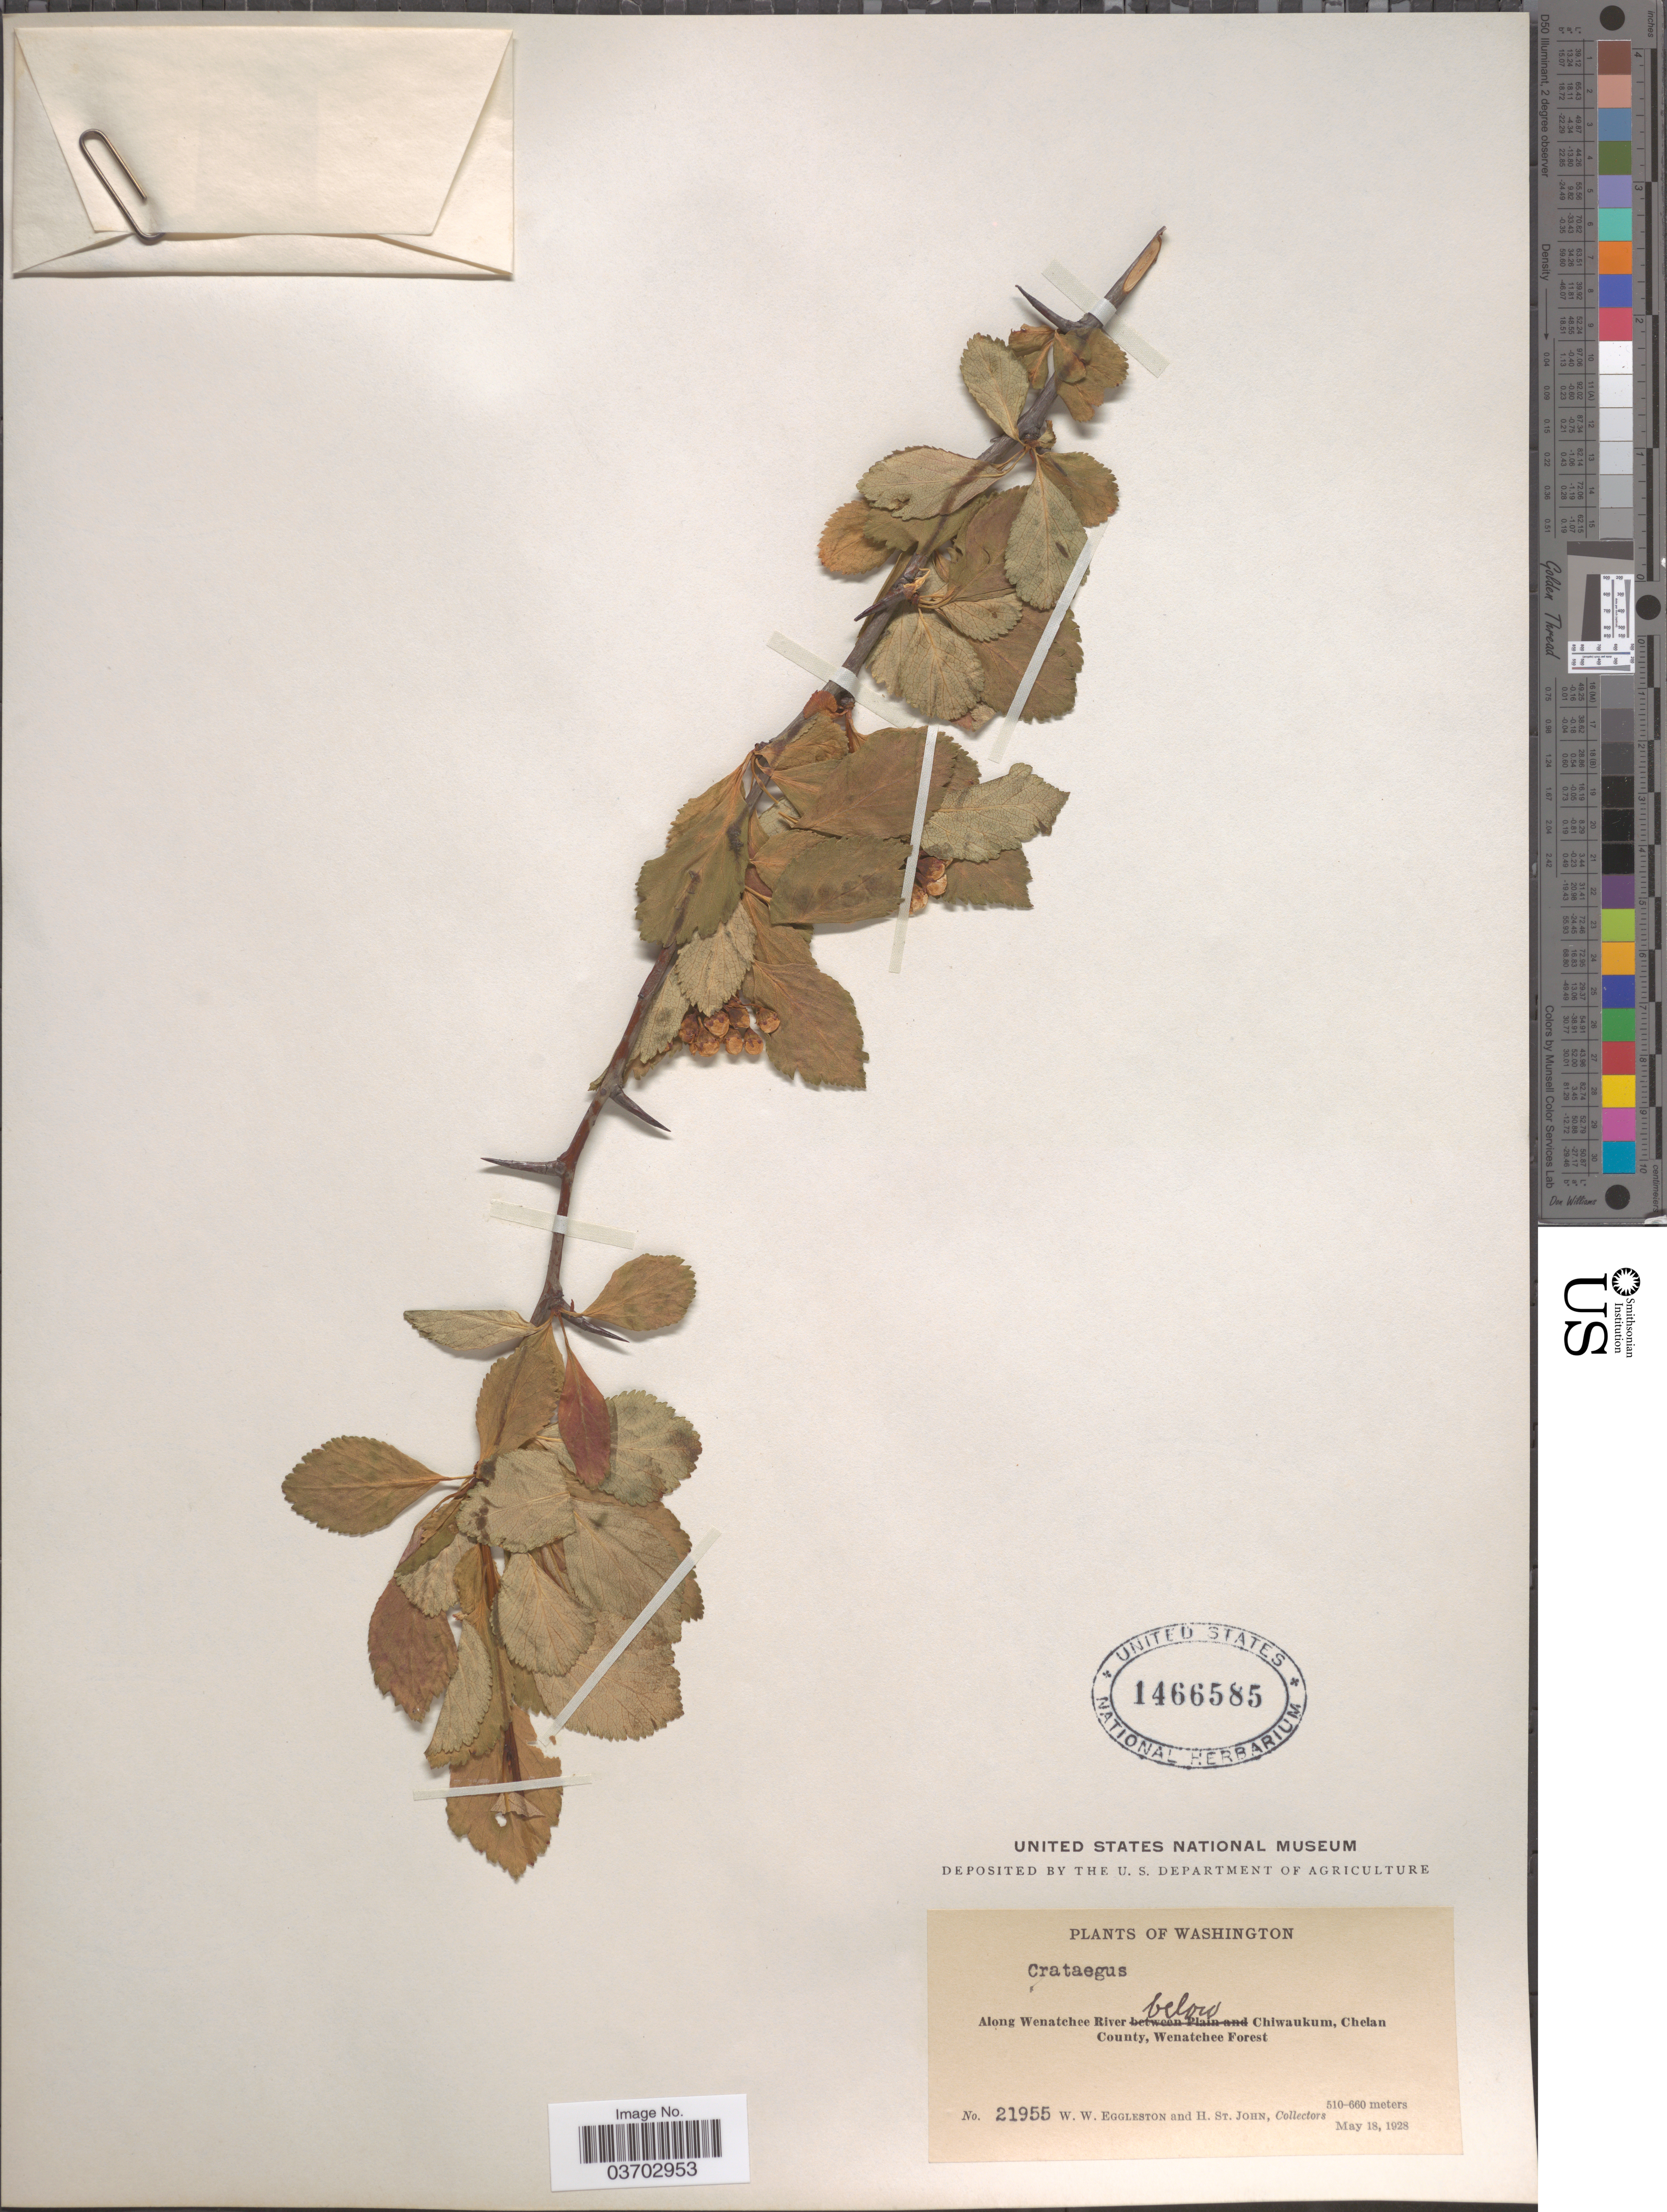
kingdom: Plantae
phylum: Tracheophyta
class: Magnoliopsida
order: Rosales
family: Rosaceae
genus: Crataegus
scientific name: Crataegus sp.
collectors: W. W. Eggleston & H. St. John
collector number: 21955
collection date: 1928-05-18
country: United States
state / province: Washington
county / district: Chelan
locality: Along Wenatchee River below Chiwaukum, Chelan County, Wenatchee Forest.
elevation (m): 510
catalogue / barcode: US 1466585